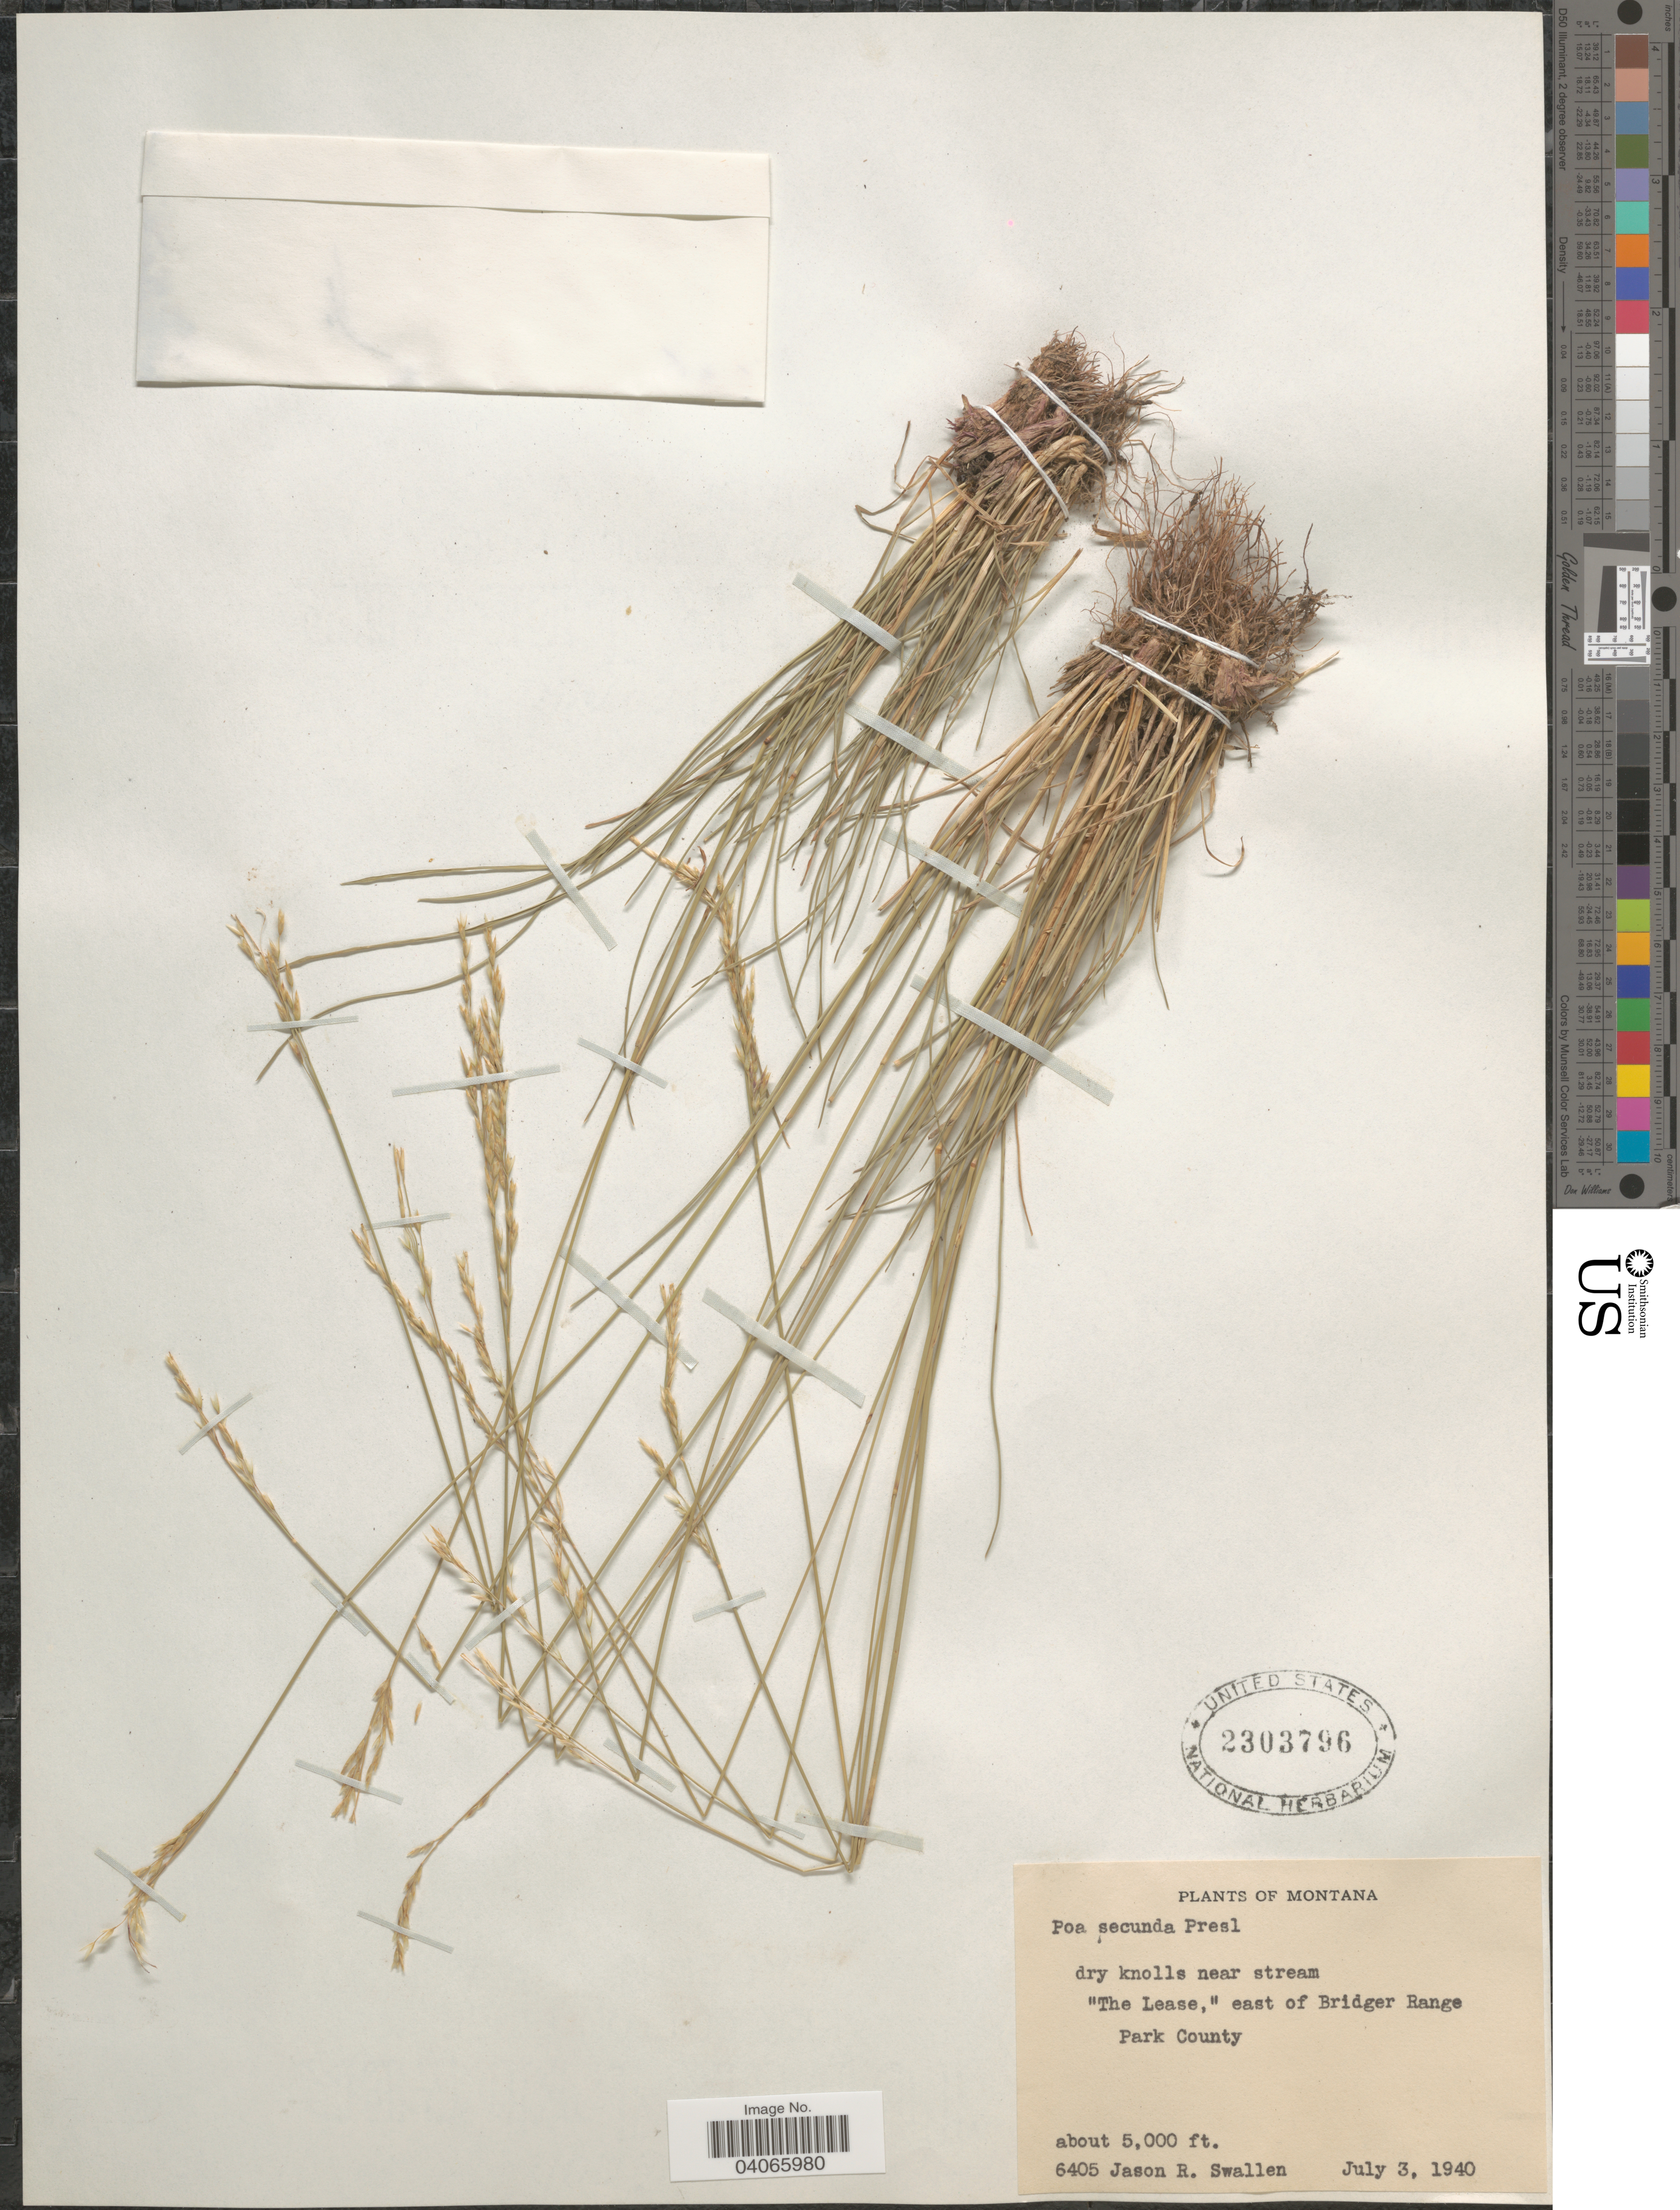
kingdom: Plantae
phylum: Tracheophyta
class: Liliopsida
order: Poales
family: Poaceae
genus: Poa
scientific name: Poa secunda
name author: J. Presl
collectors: J. R. Swallen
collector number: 6405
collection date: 1940-07-03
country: United States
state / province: Montana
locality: Near stream "The Lease", east of Bridger Range. Park County.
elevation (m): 1524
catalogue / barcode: US 2303796